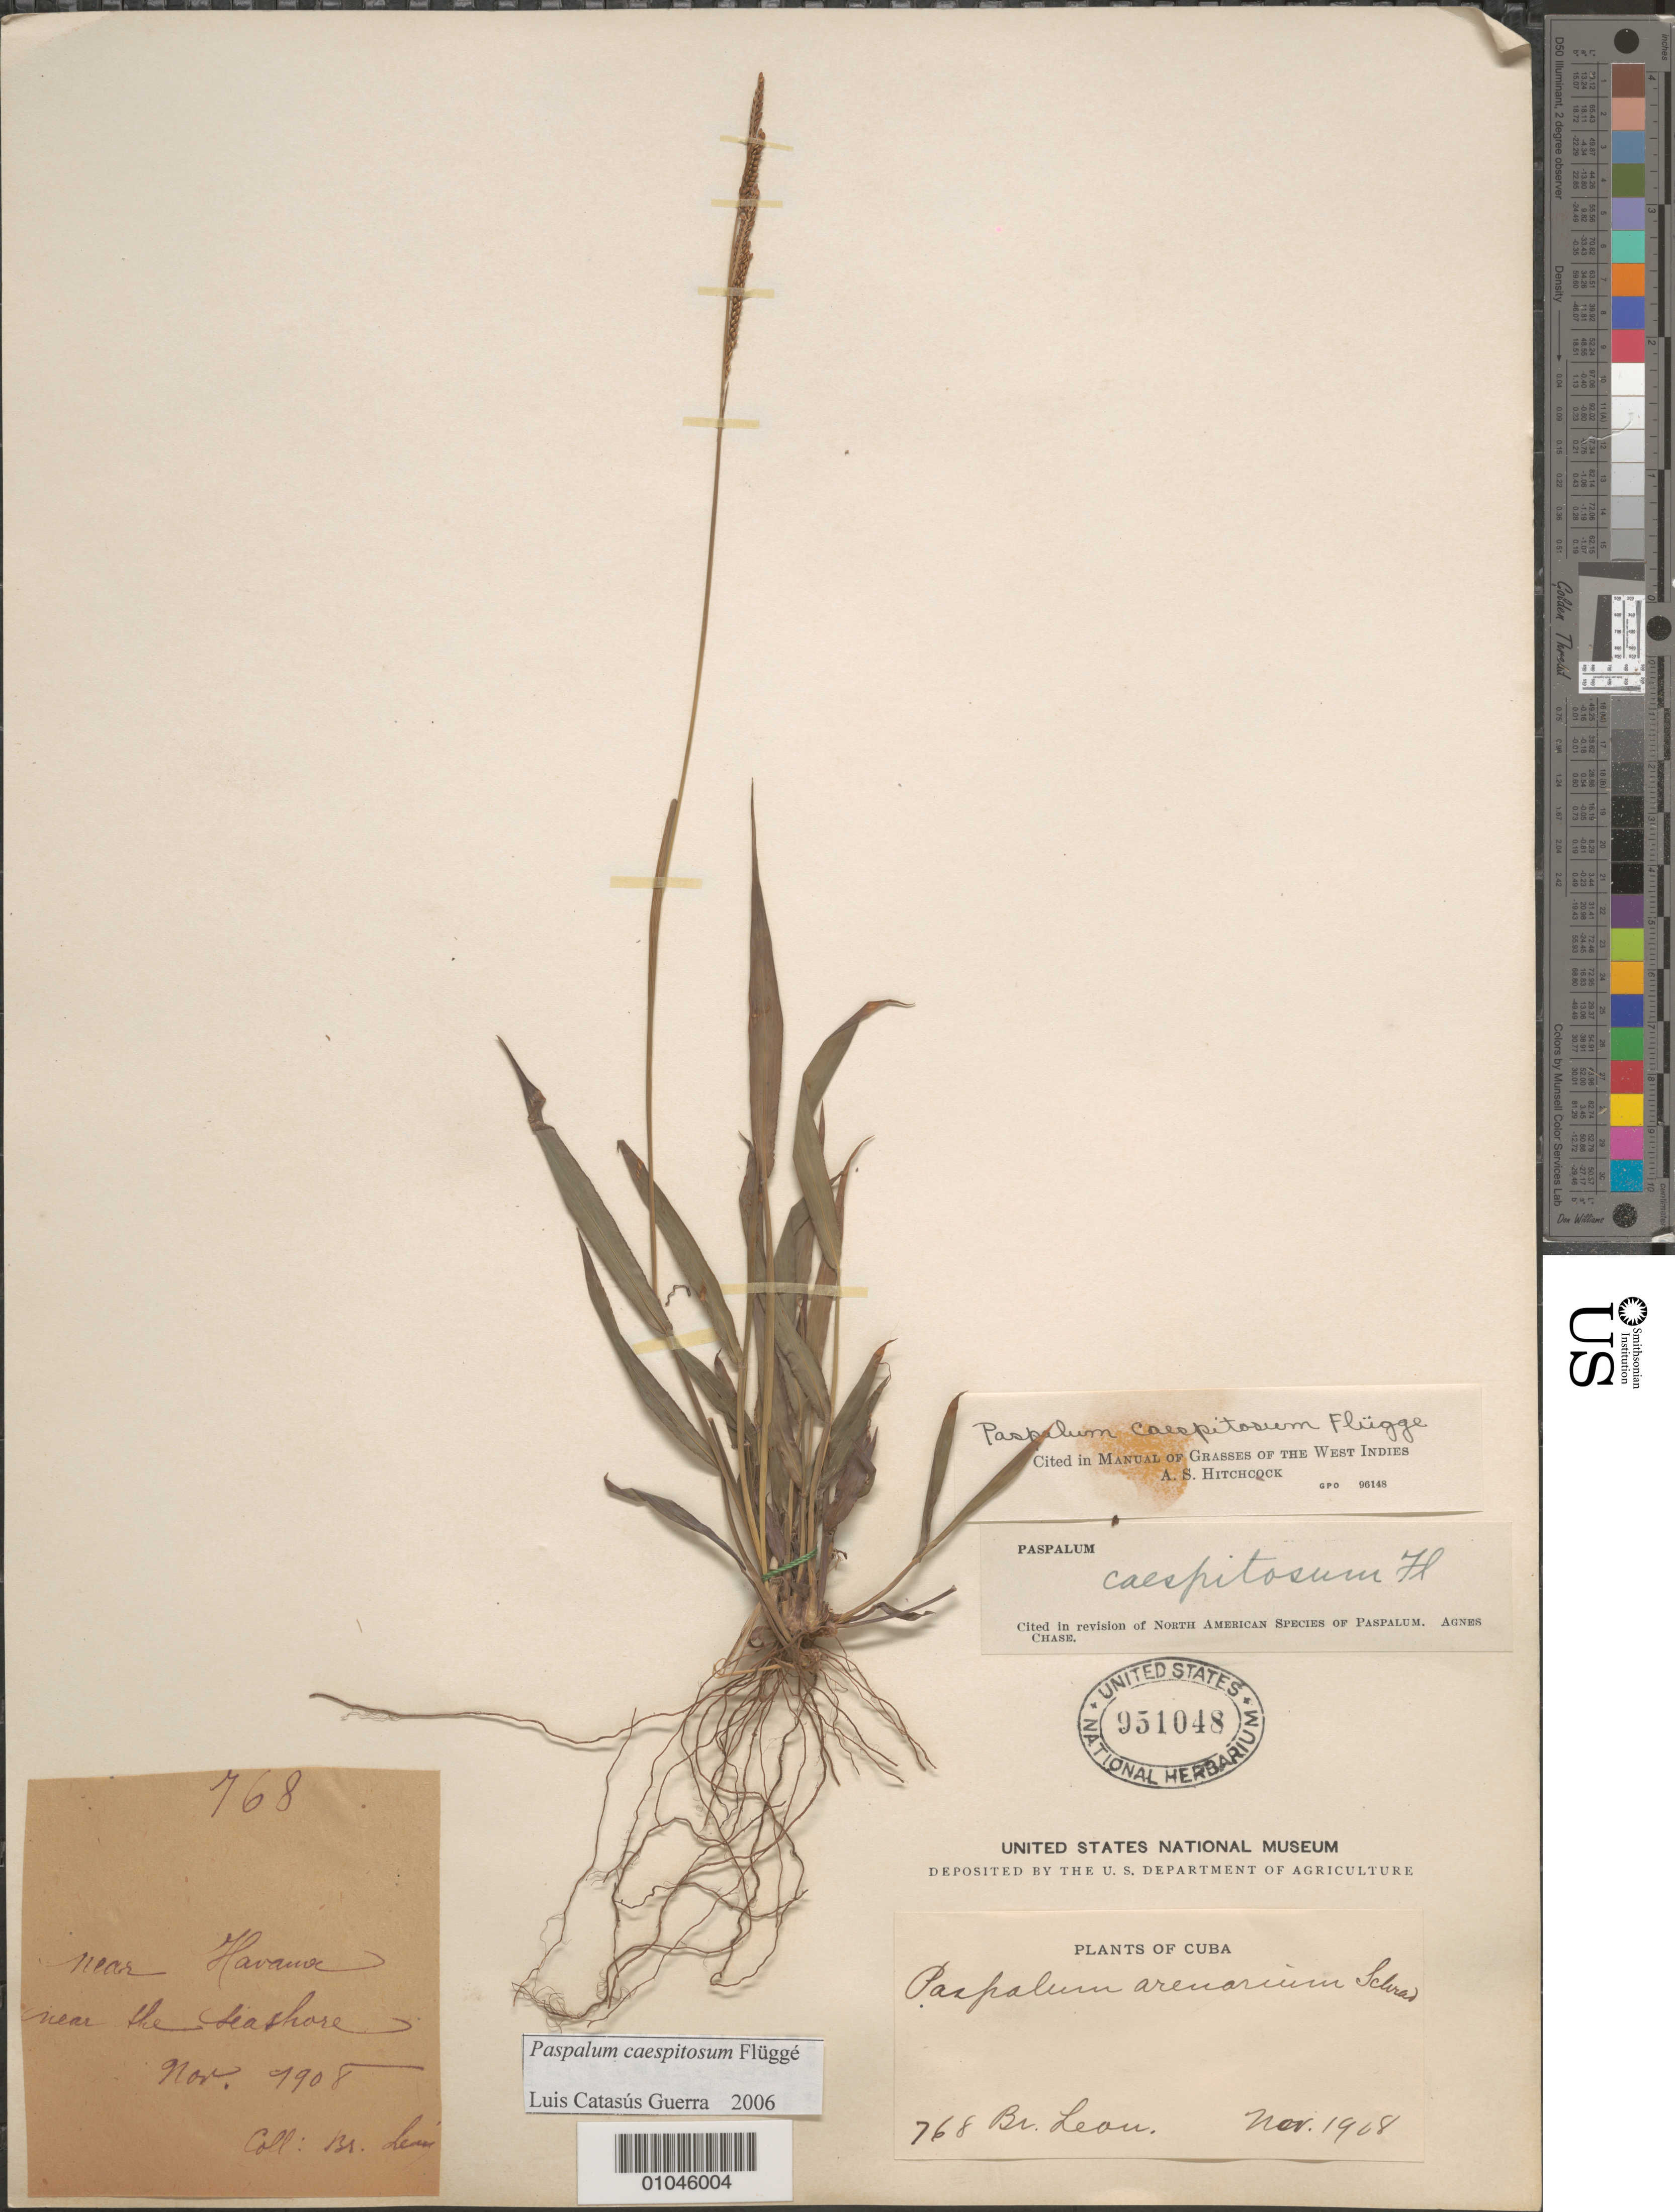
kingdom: Plantae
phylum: Tracheophyta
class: Liliopsida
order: Poales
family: Poaceae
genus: Paspalum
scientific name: Paspalum caespitosum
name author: Flüggé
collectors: Bro. León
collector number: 768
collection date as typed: Nov 1908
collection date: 1908-11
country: Cuba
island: Cuba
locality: Near Savanna, near the shore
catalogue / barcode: US 951048